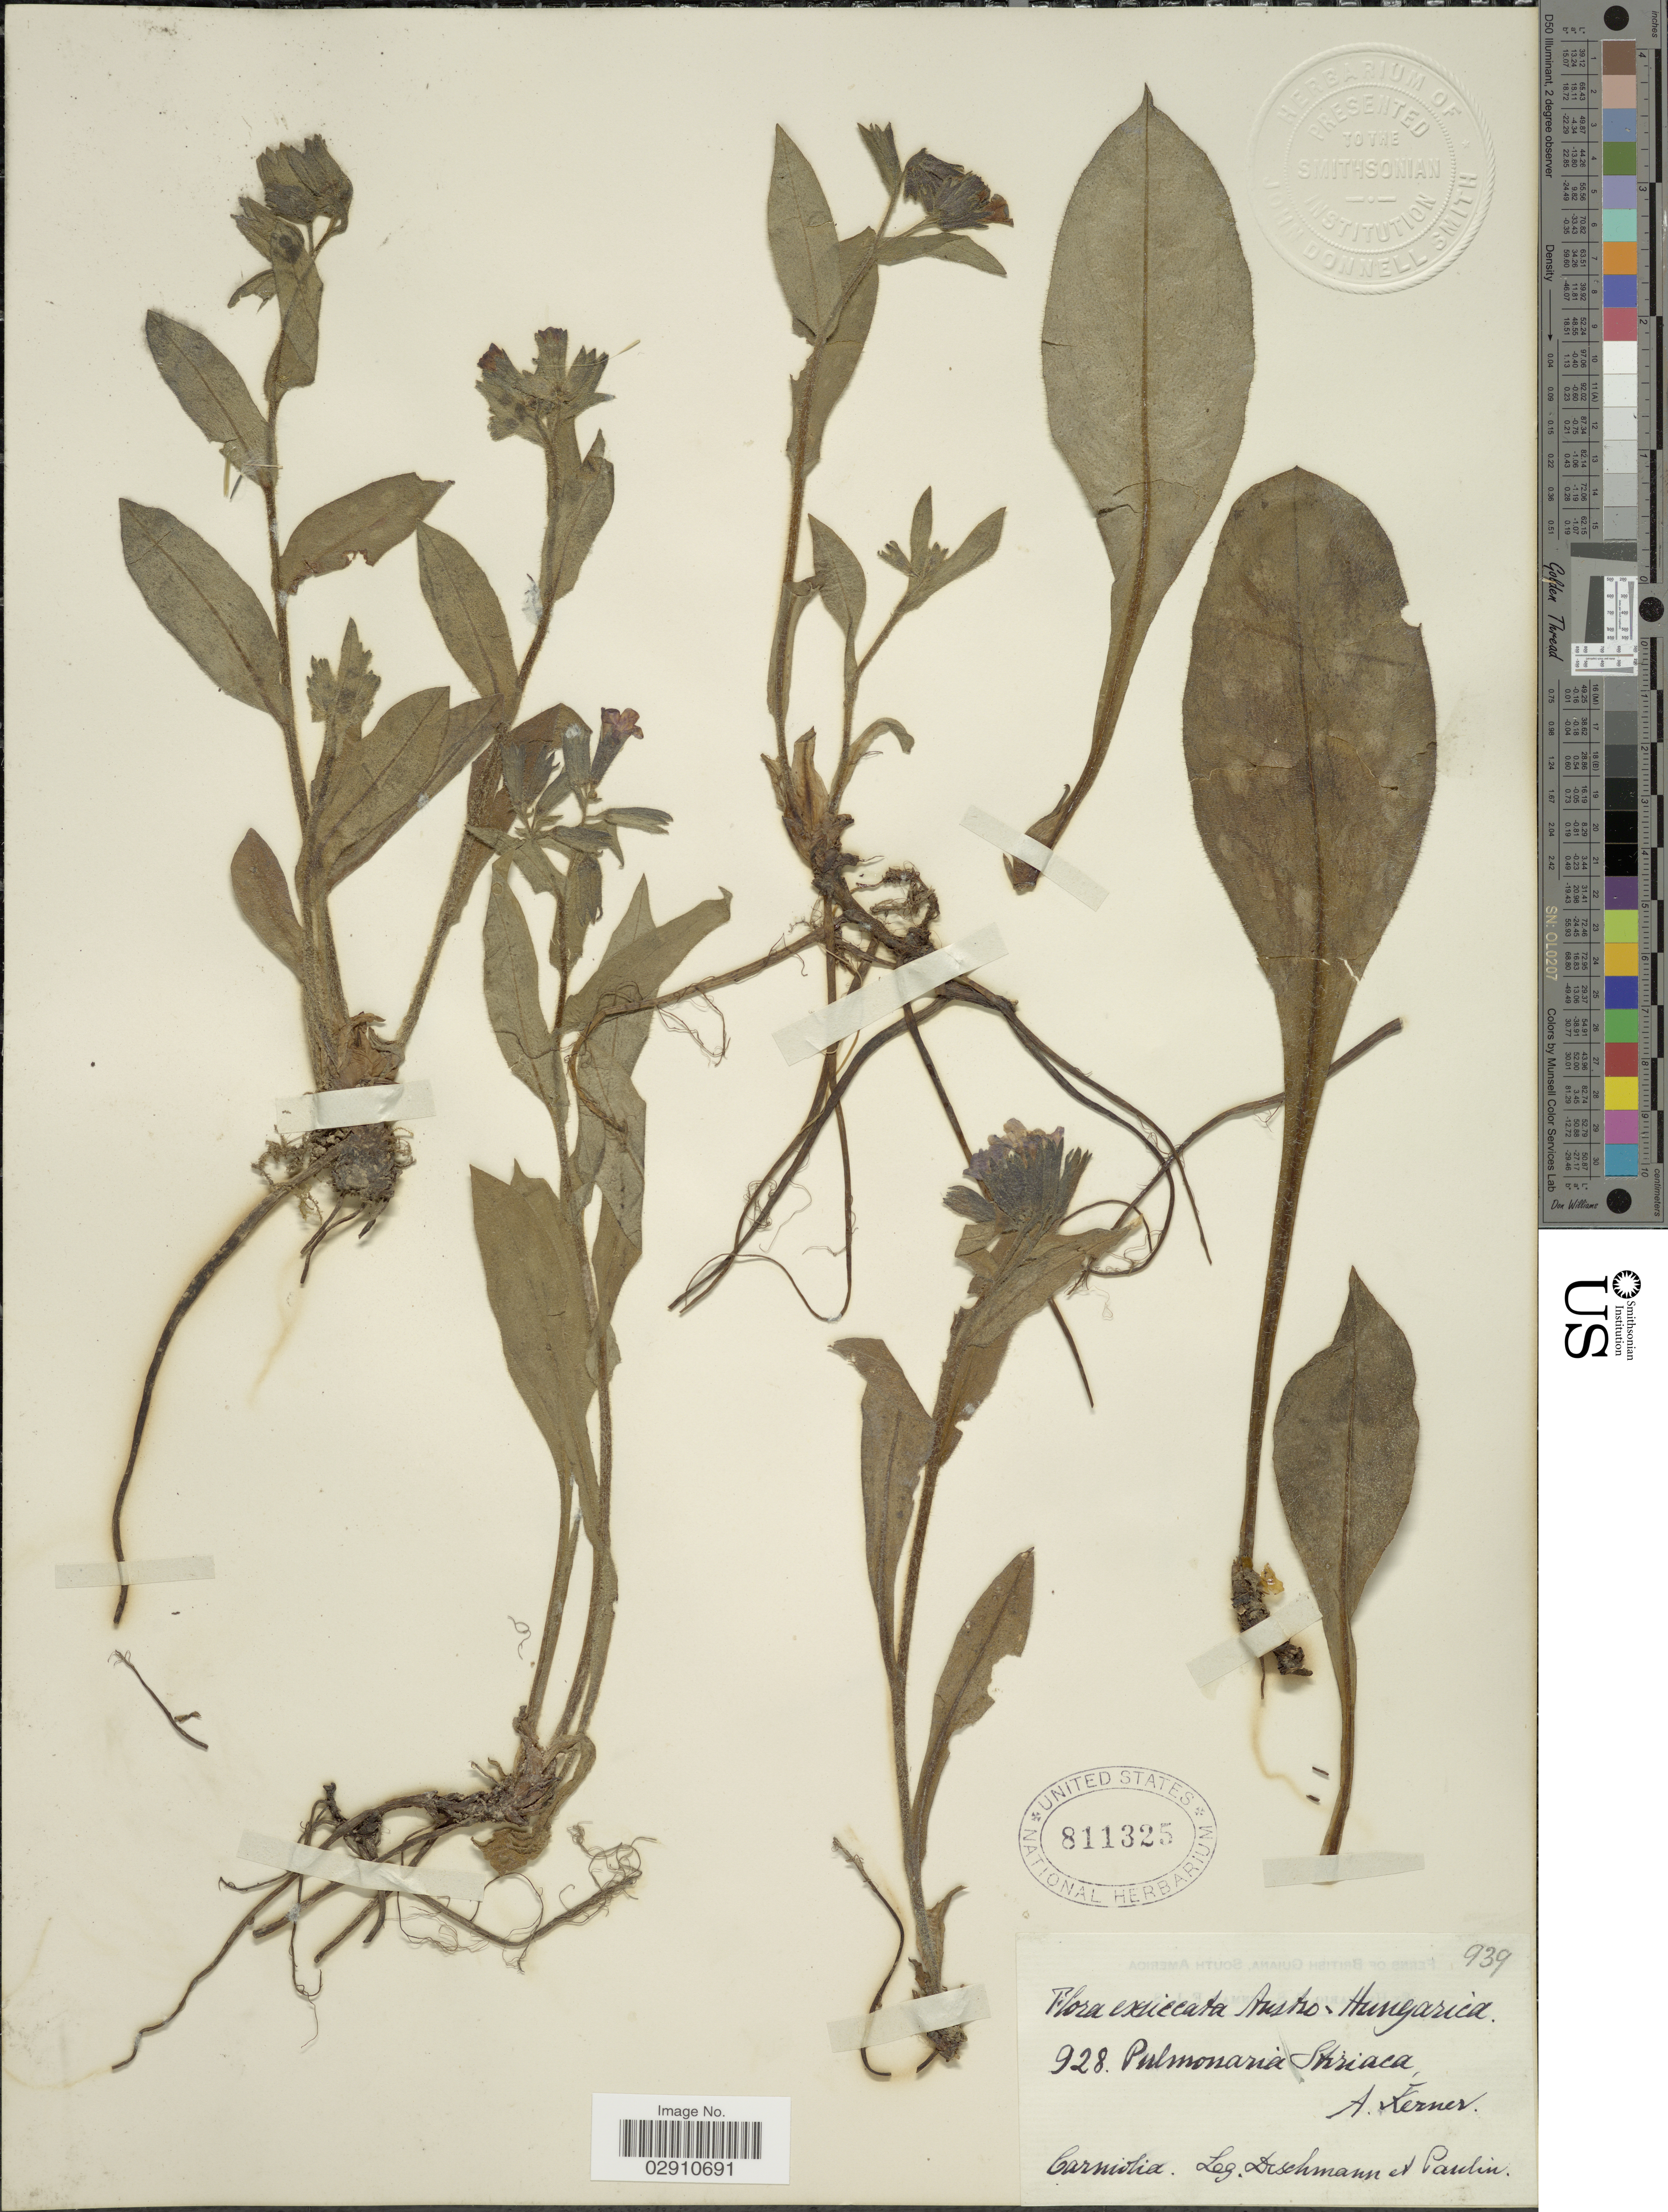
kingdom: Plantae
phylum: Tracheophyta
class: Magnoliopsida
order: Boraginales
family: Boraginaceae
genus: Pulmonaria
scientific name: Pulmonaria stiriaca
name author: A. Kern.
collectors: Deschmann & -. Paulin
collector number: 928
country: Hungary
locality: Austro-Hungarica. Carniolia.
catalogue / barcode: US 811325